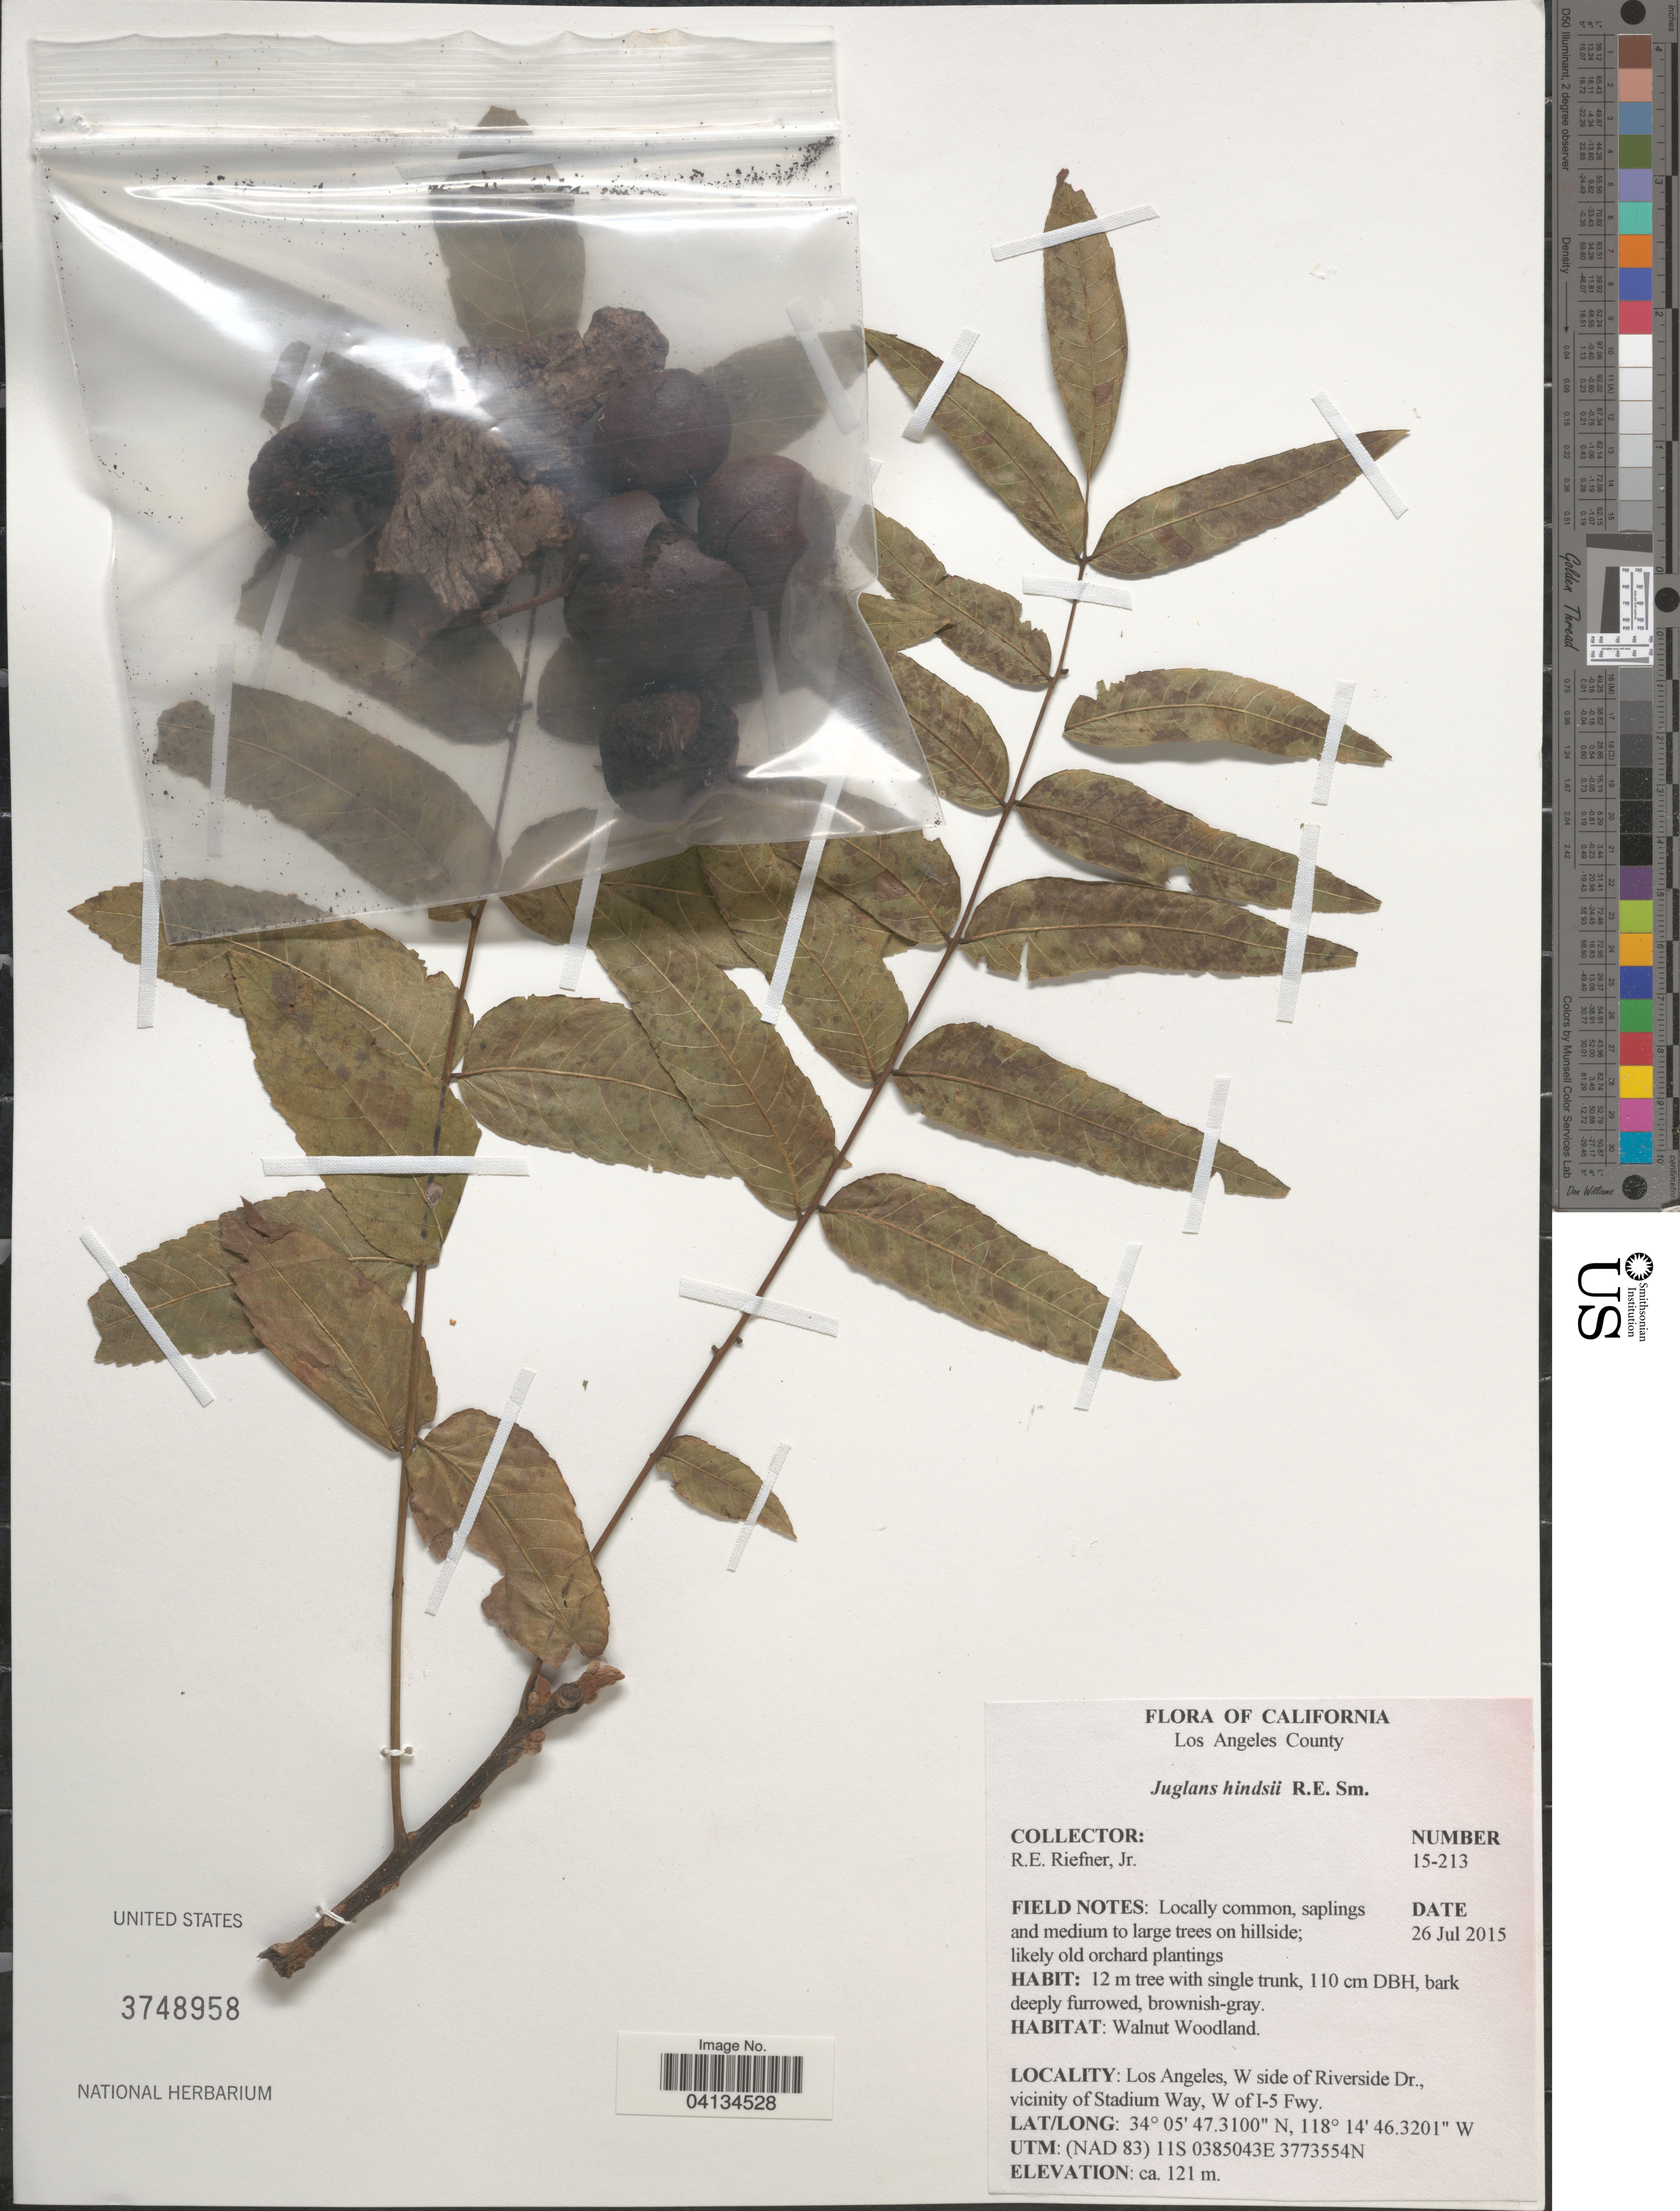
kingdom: Plantae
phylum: Tracheophyta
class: Magnoliopsida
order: Fagales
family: Juglandaceae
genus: Juglans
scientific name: Juglans hindsii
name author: (Jeps.) Jeps. ex R.E. Sm.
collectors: R. Riefner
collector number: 15-213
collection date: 2015-07-26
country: United States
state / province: California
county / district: Los Angeles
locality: Los Angeles County. Walnut Woodland. Los Angeles, W side of Riverside Dr., vicinity of Stadium Way, W of I-5 Fwy. UTM: (NAD 83) 11S 0385043E 3773554N.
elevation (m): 121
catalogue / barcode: US 3748958